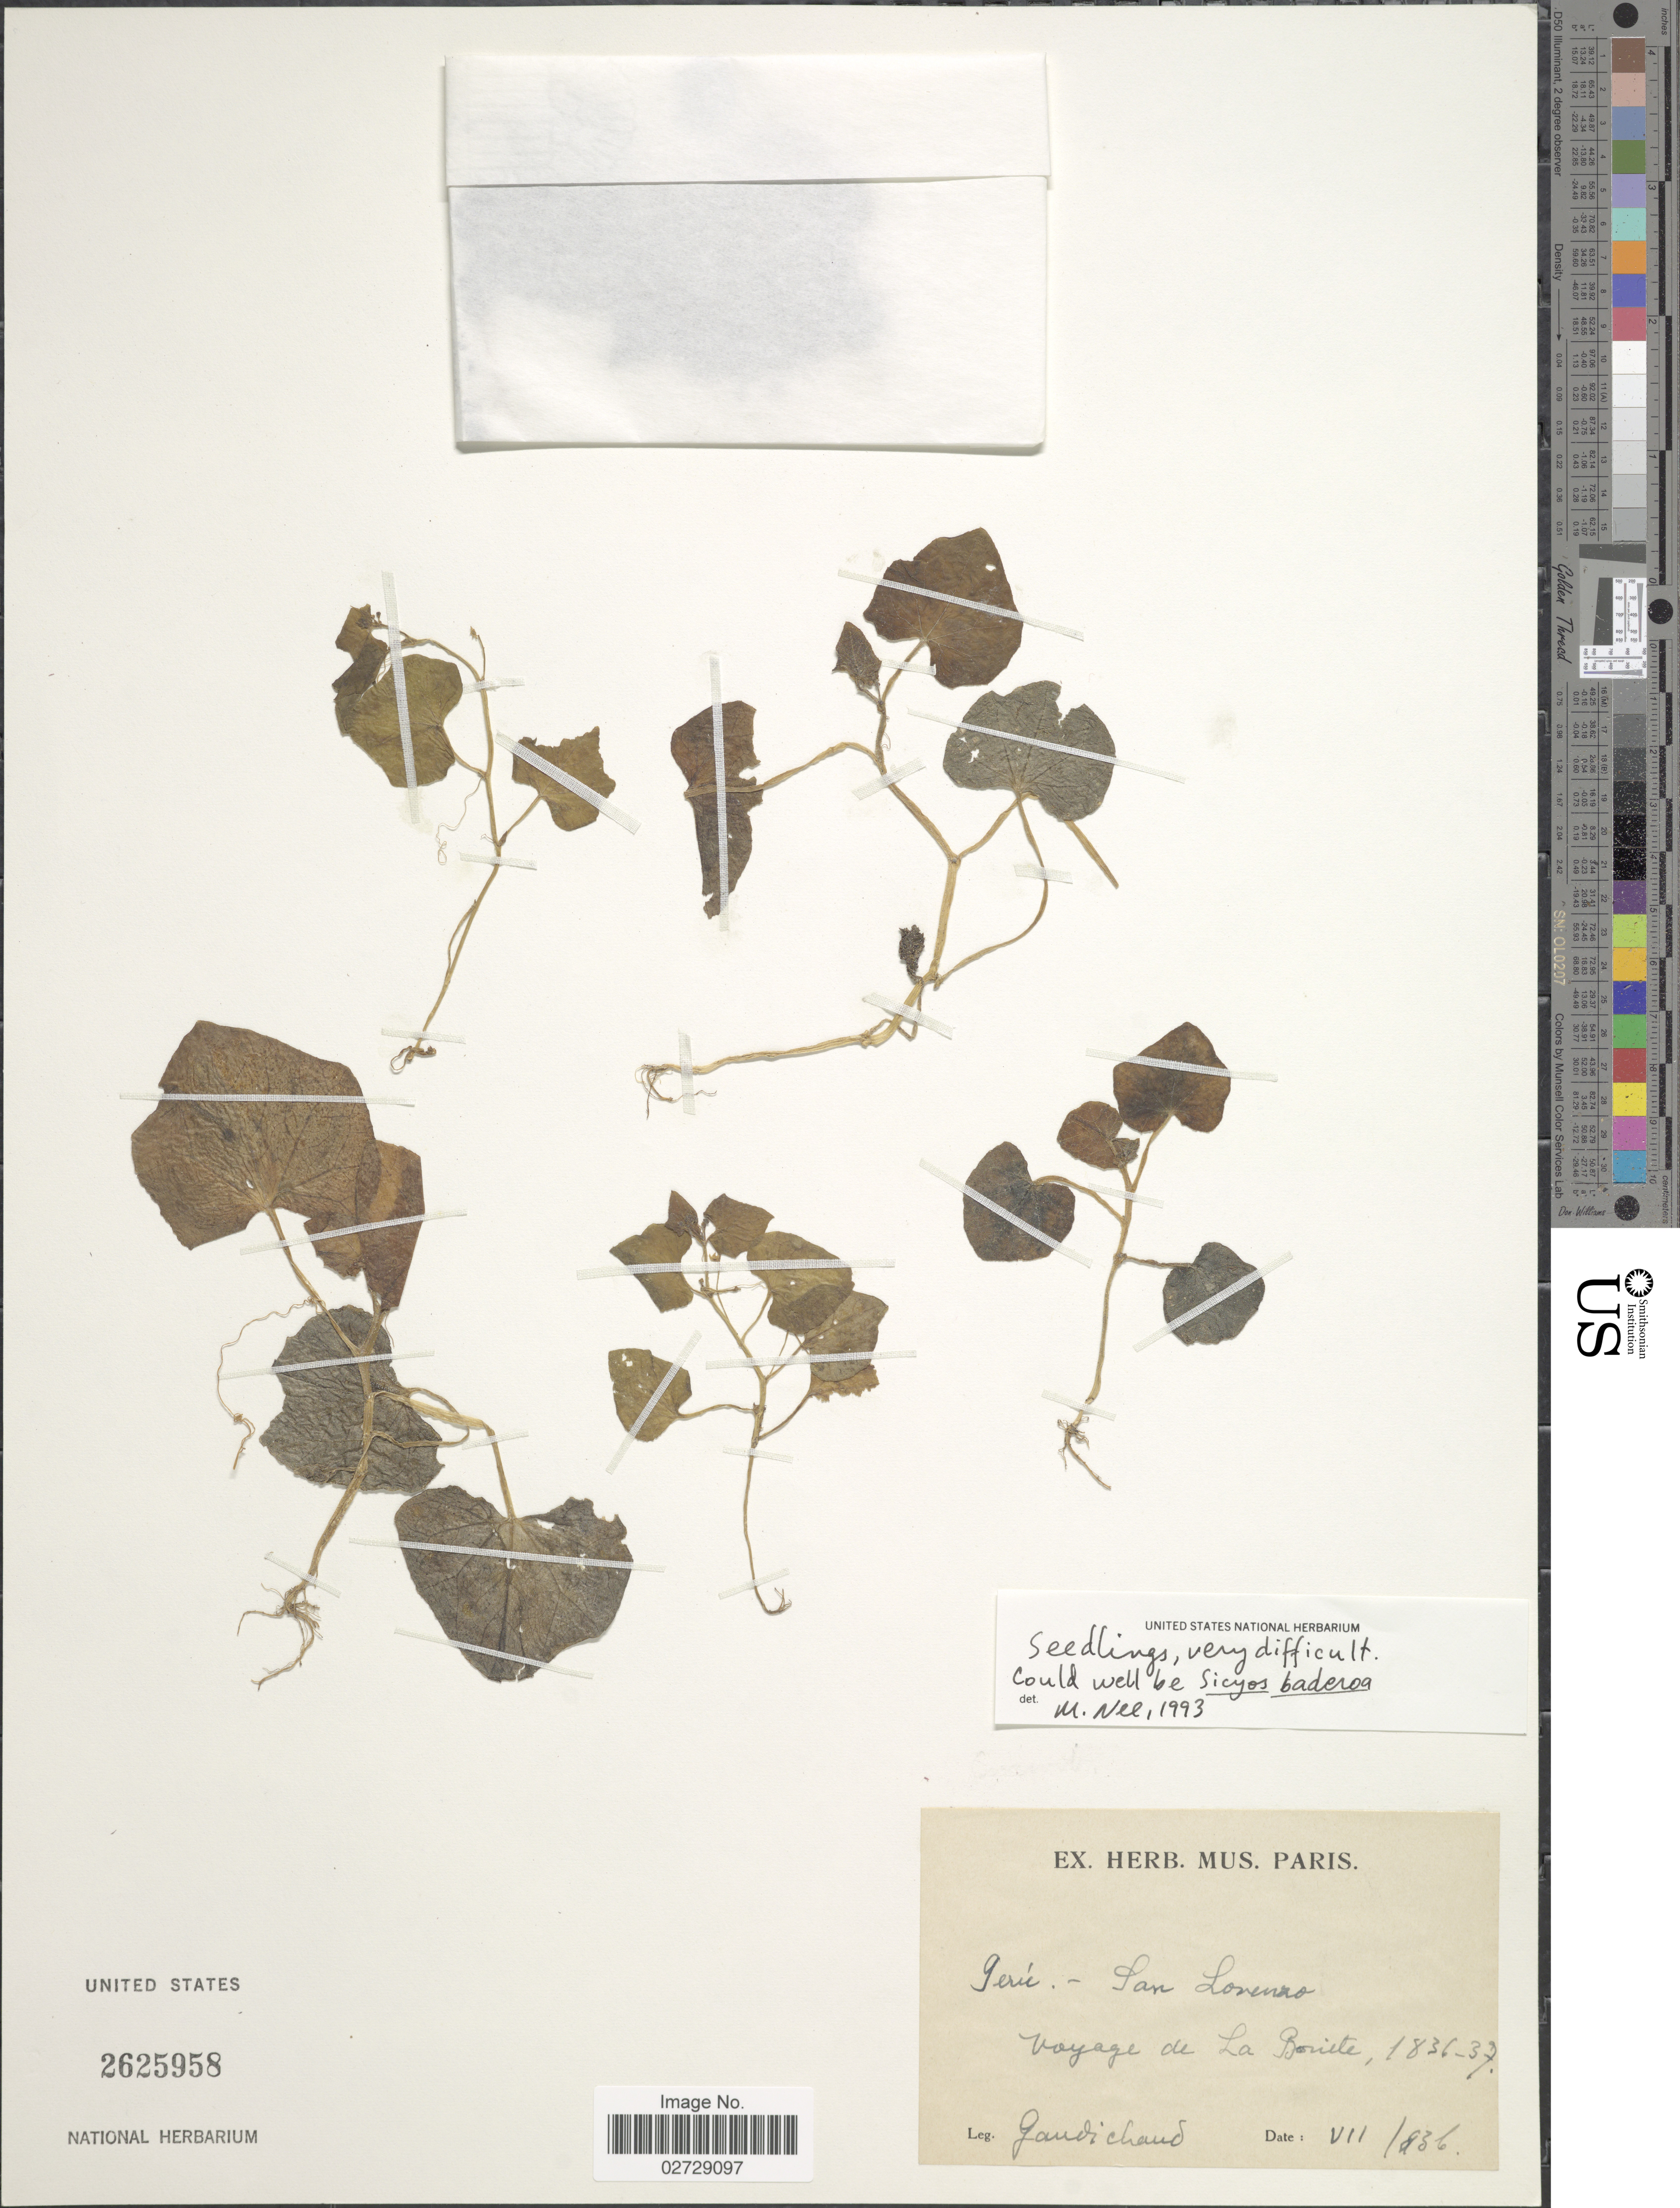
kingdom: Plantae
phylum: Tracheophyta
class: Magnoliopsida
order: Cucurbitales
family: Cucurbitaceae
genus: Sicyos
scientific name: Sicyos baderoa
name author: Hook. & Arn.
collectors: -. Gaudichaud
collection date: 1836-07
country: Peru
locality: San Lorenzo.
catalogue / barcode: US 2625958